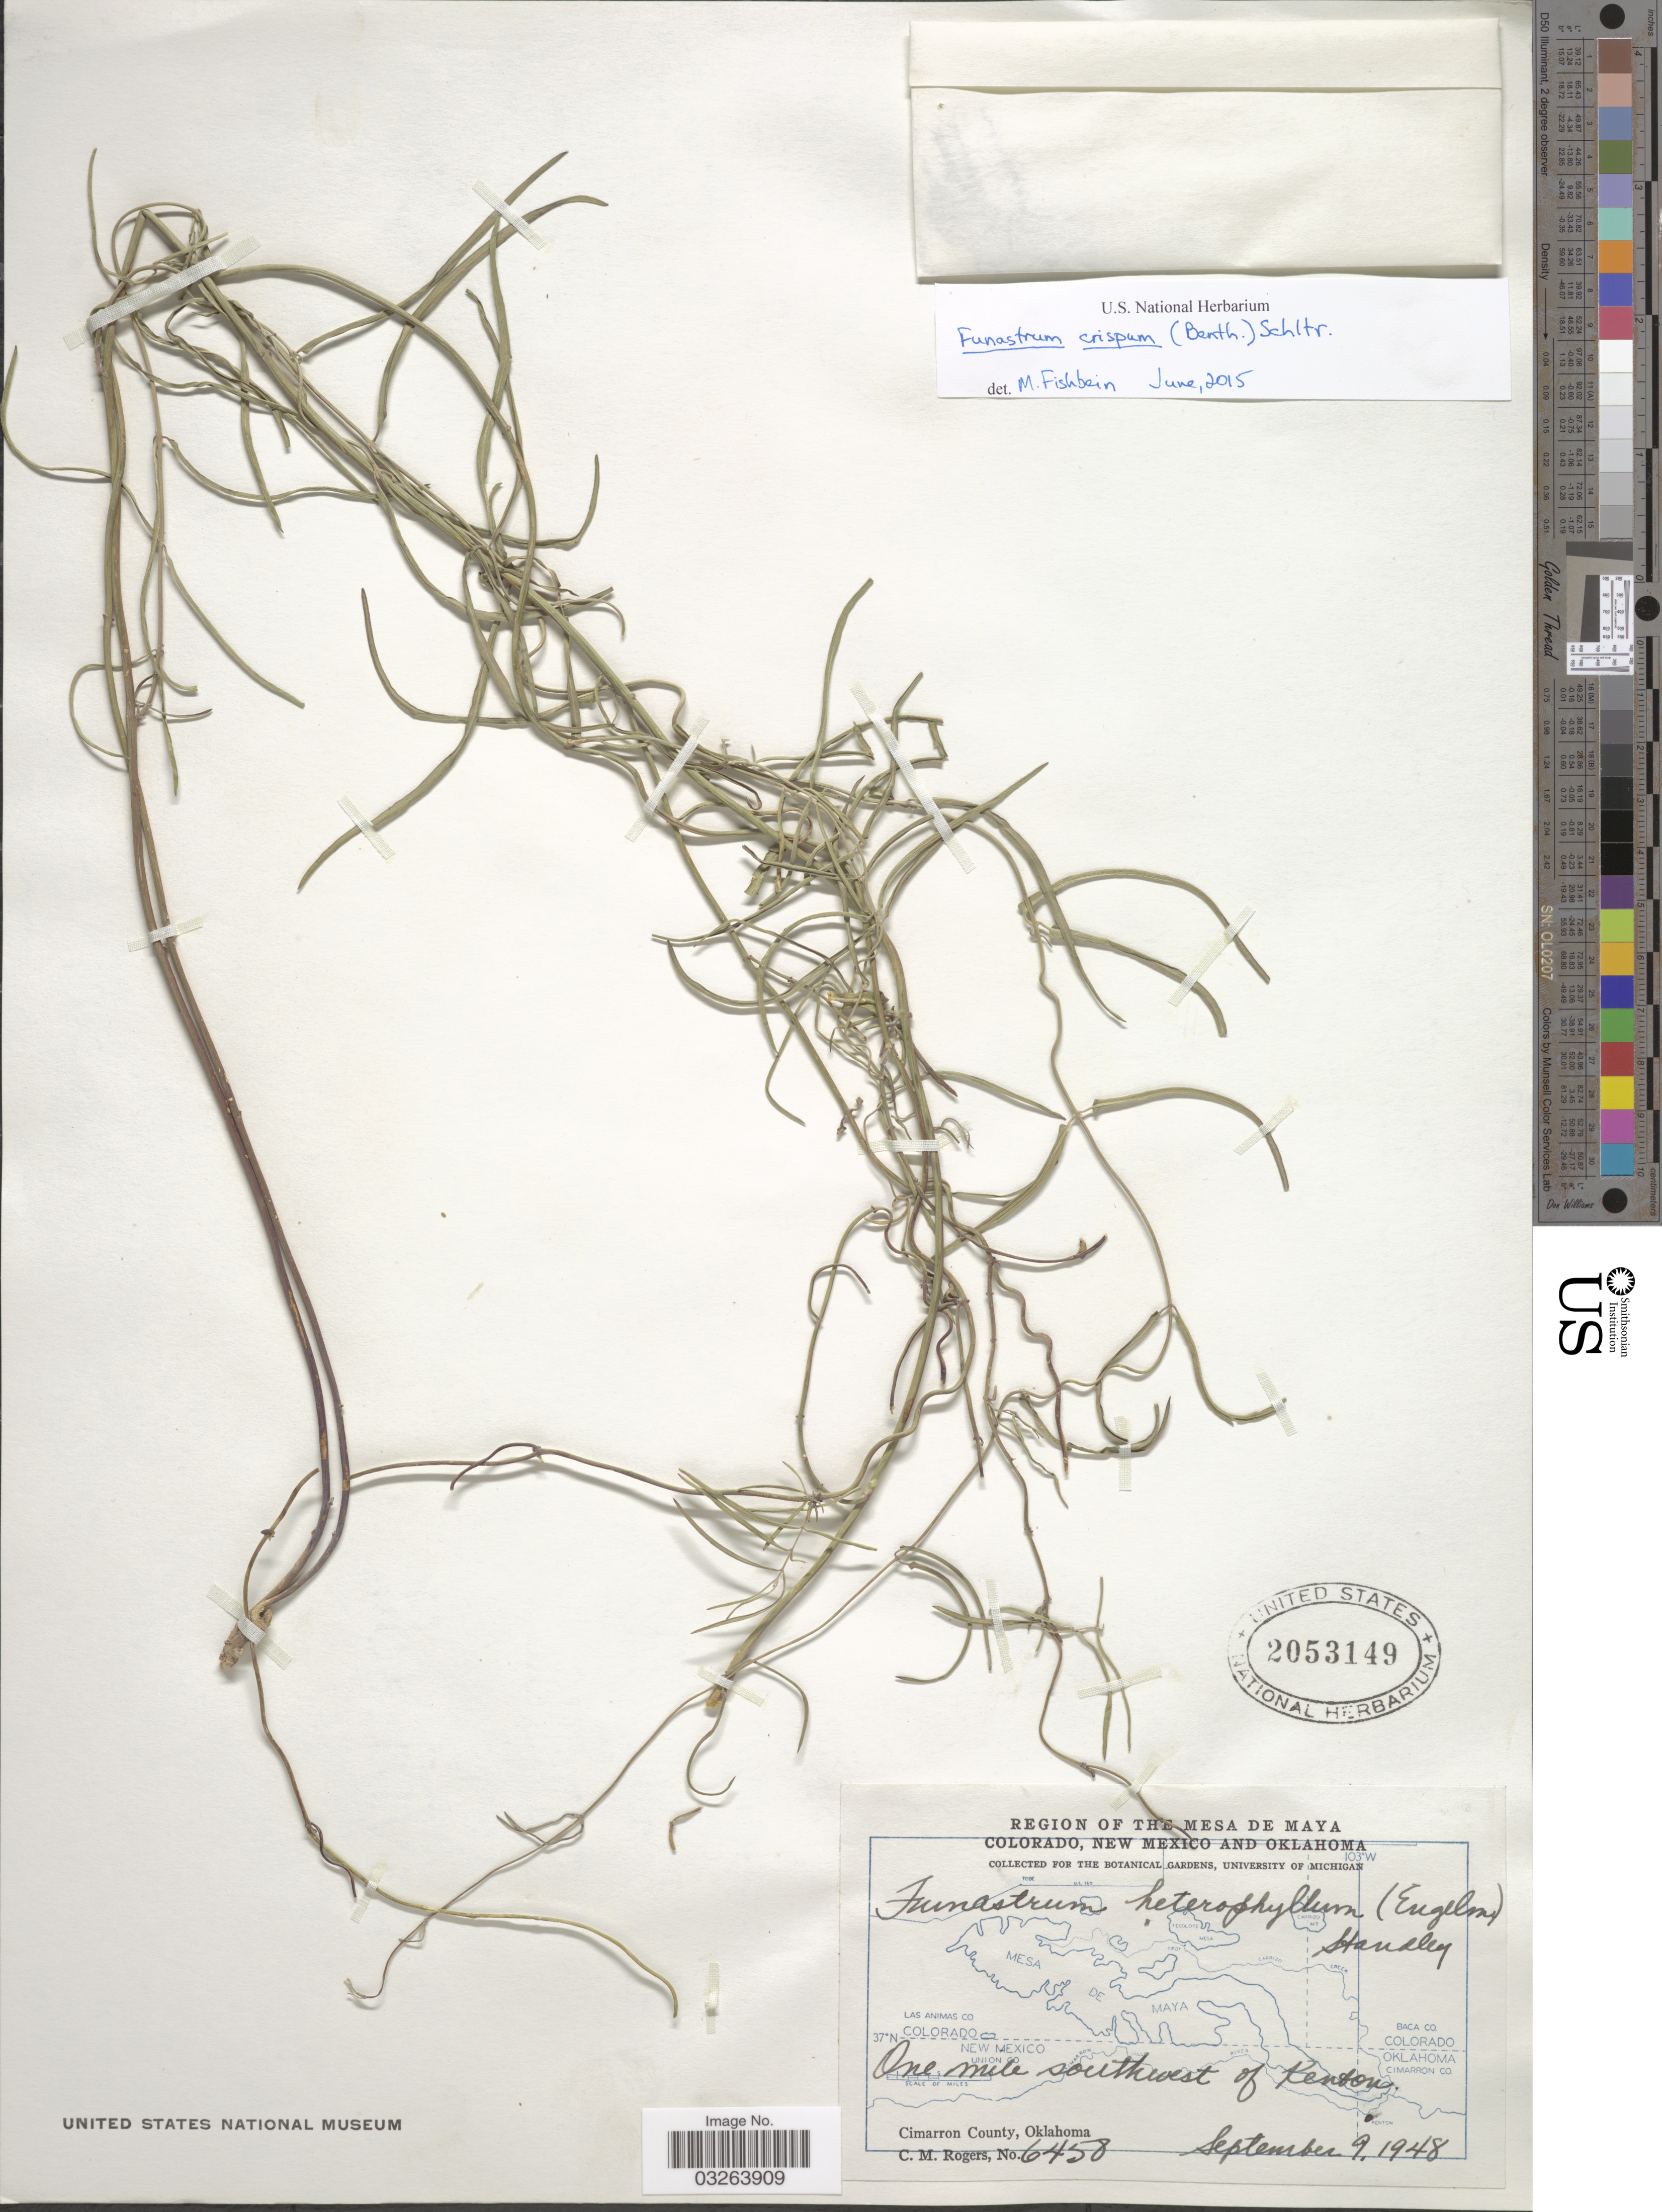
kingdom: Plantae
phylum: Tracheophyta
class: Magnoliopsida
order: Gentianales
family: Apocynaceae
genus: Funastrum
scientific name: Funastrum crispum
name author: (Benth.) Schltr.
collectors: C. M. Rogers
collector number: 6458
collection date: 1948-09-09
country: United States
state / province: Oklahoma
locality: Region of the Mesa de Maya. One mile southwest of Kenson. Cimarron County.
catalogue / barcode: US 2053149